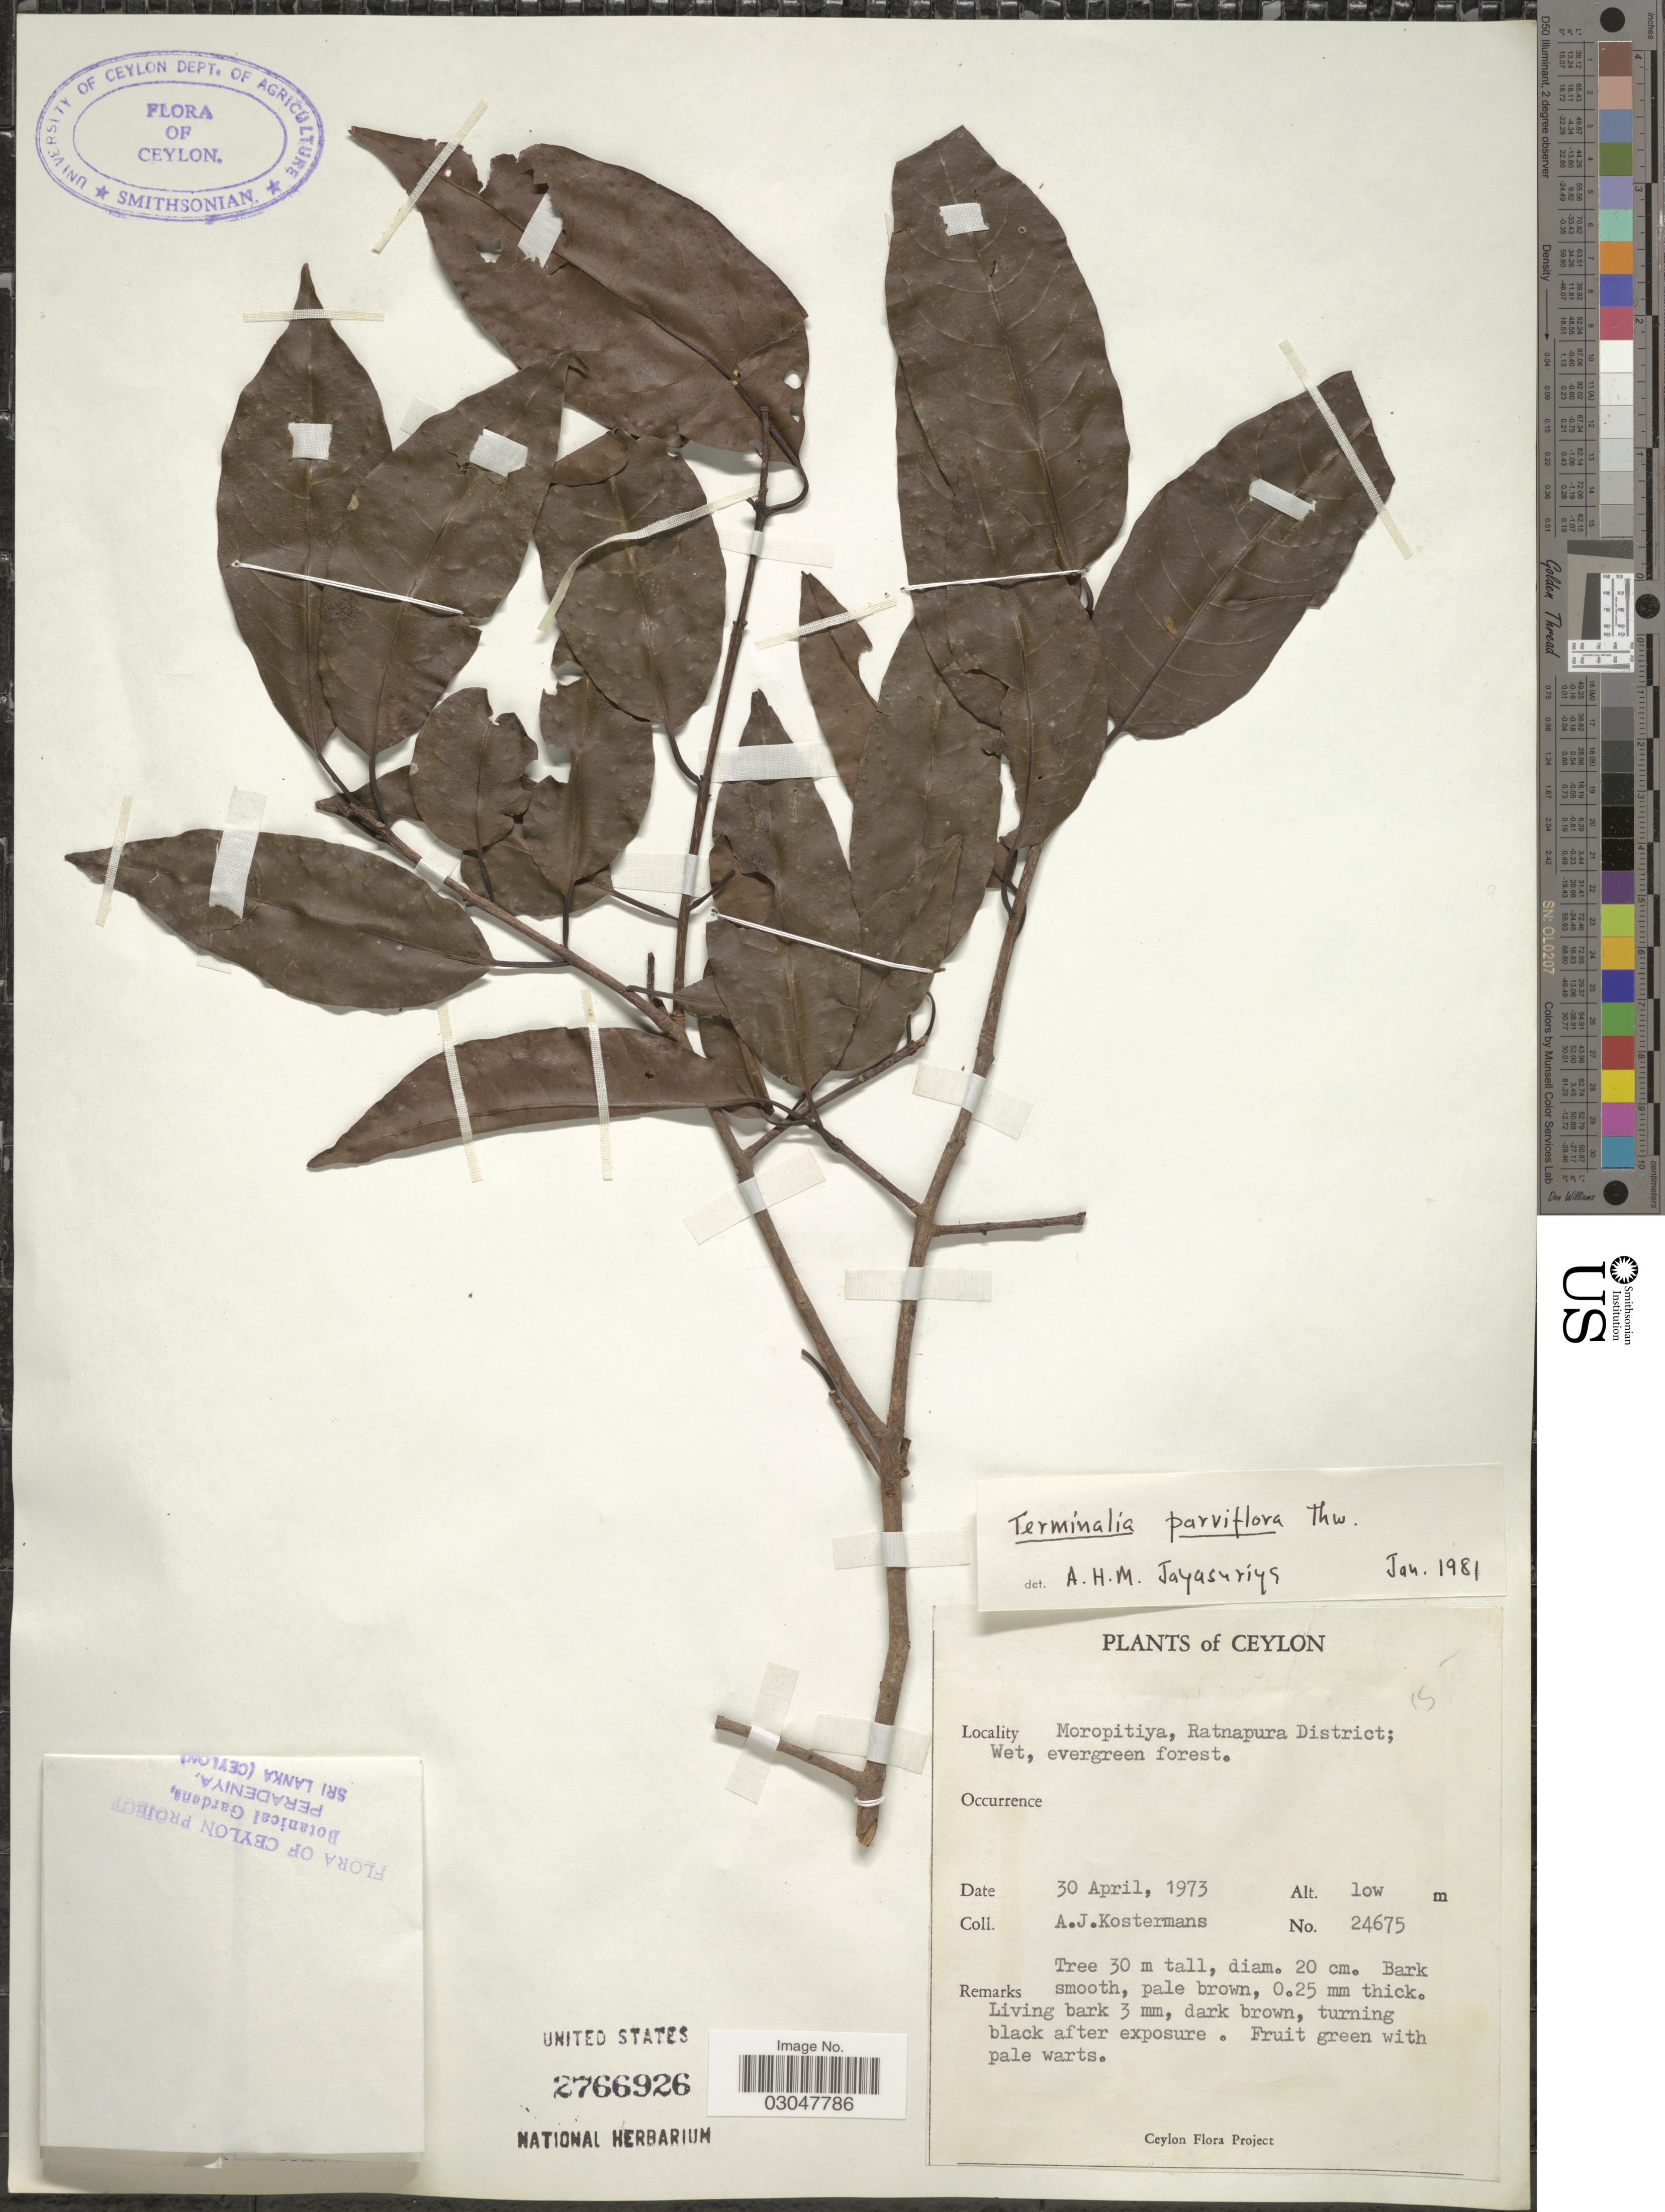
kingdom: Plantae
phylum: Tracheophyta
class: Magnoliopsida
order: Myrtales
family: Combretaceae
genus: Terminalia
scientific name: Terminalia parviflora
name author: Thwaites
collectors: A. J. G. Kostermans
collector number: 24675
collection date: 1973-04-30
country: Sri Lanka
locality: Ceylon. Moropitiya, Ratnapura District.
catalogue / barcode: US 2766926